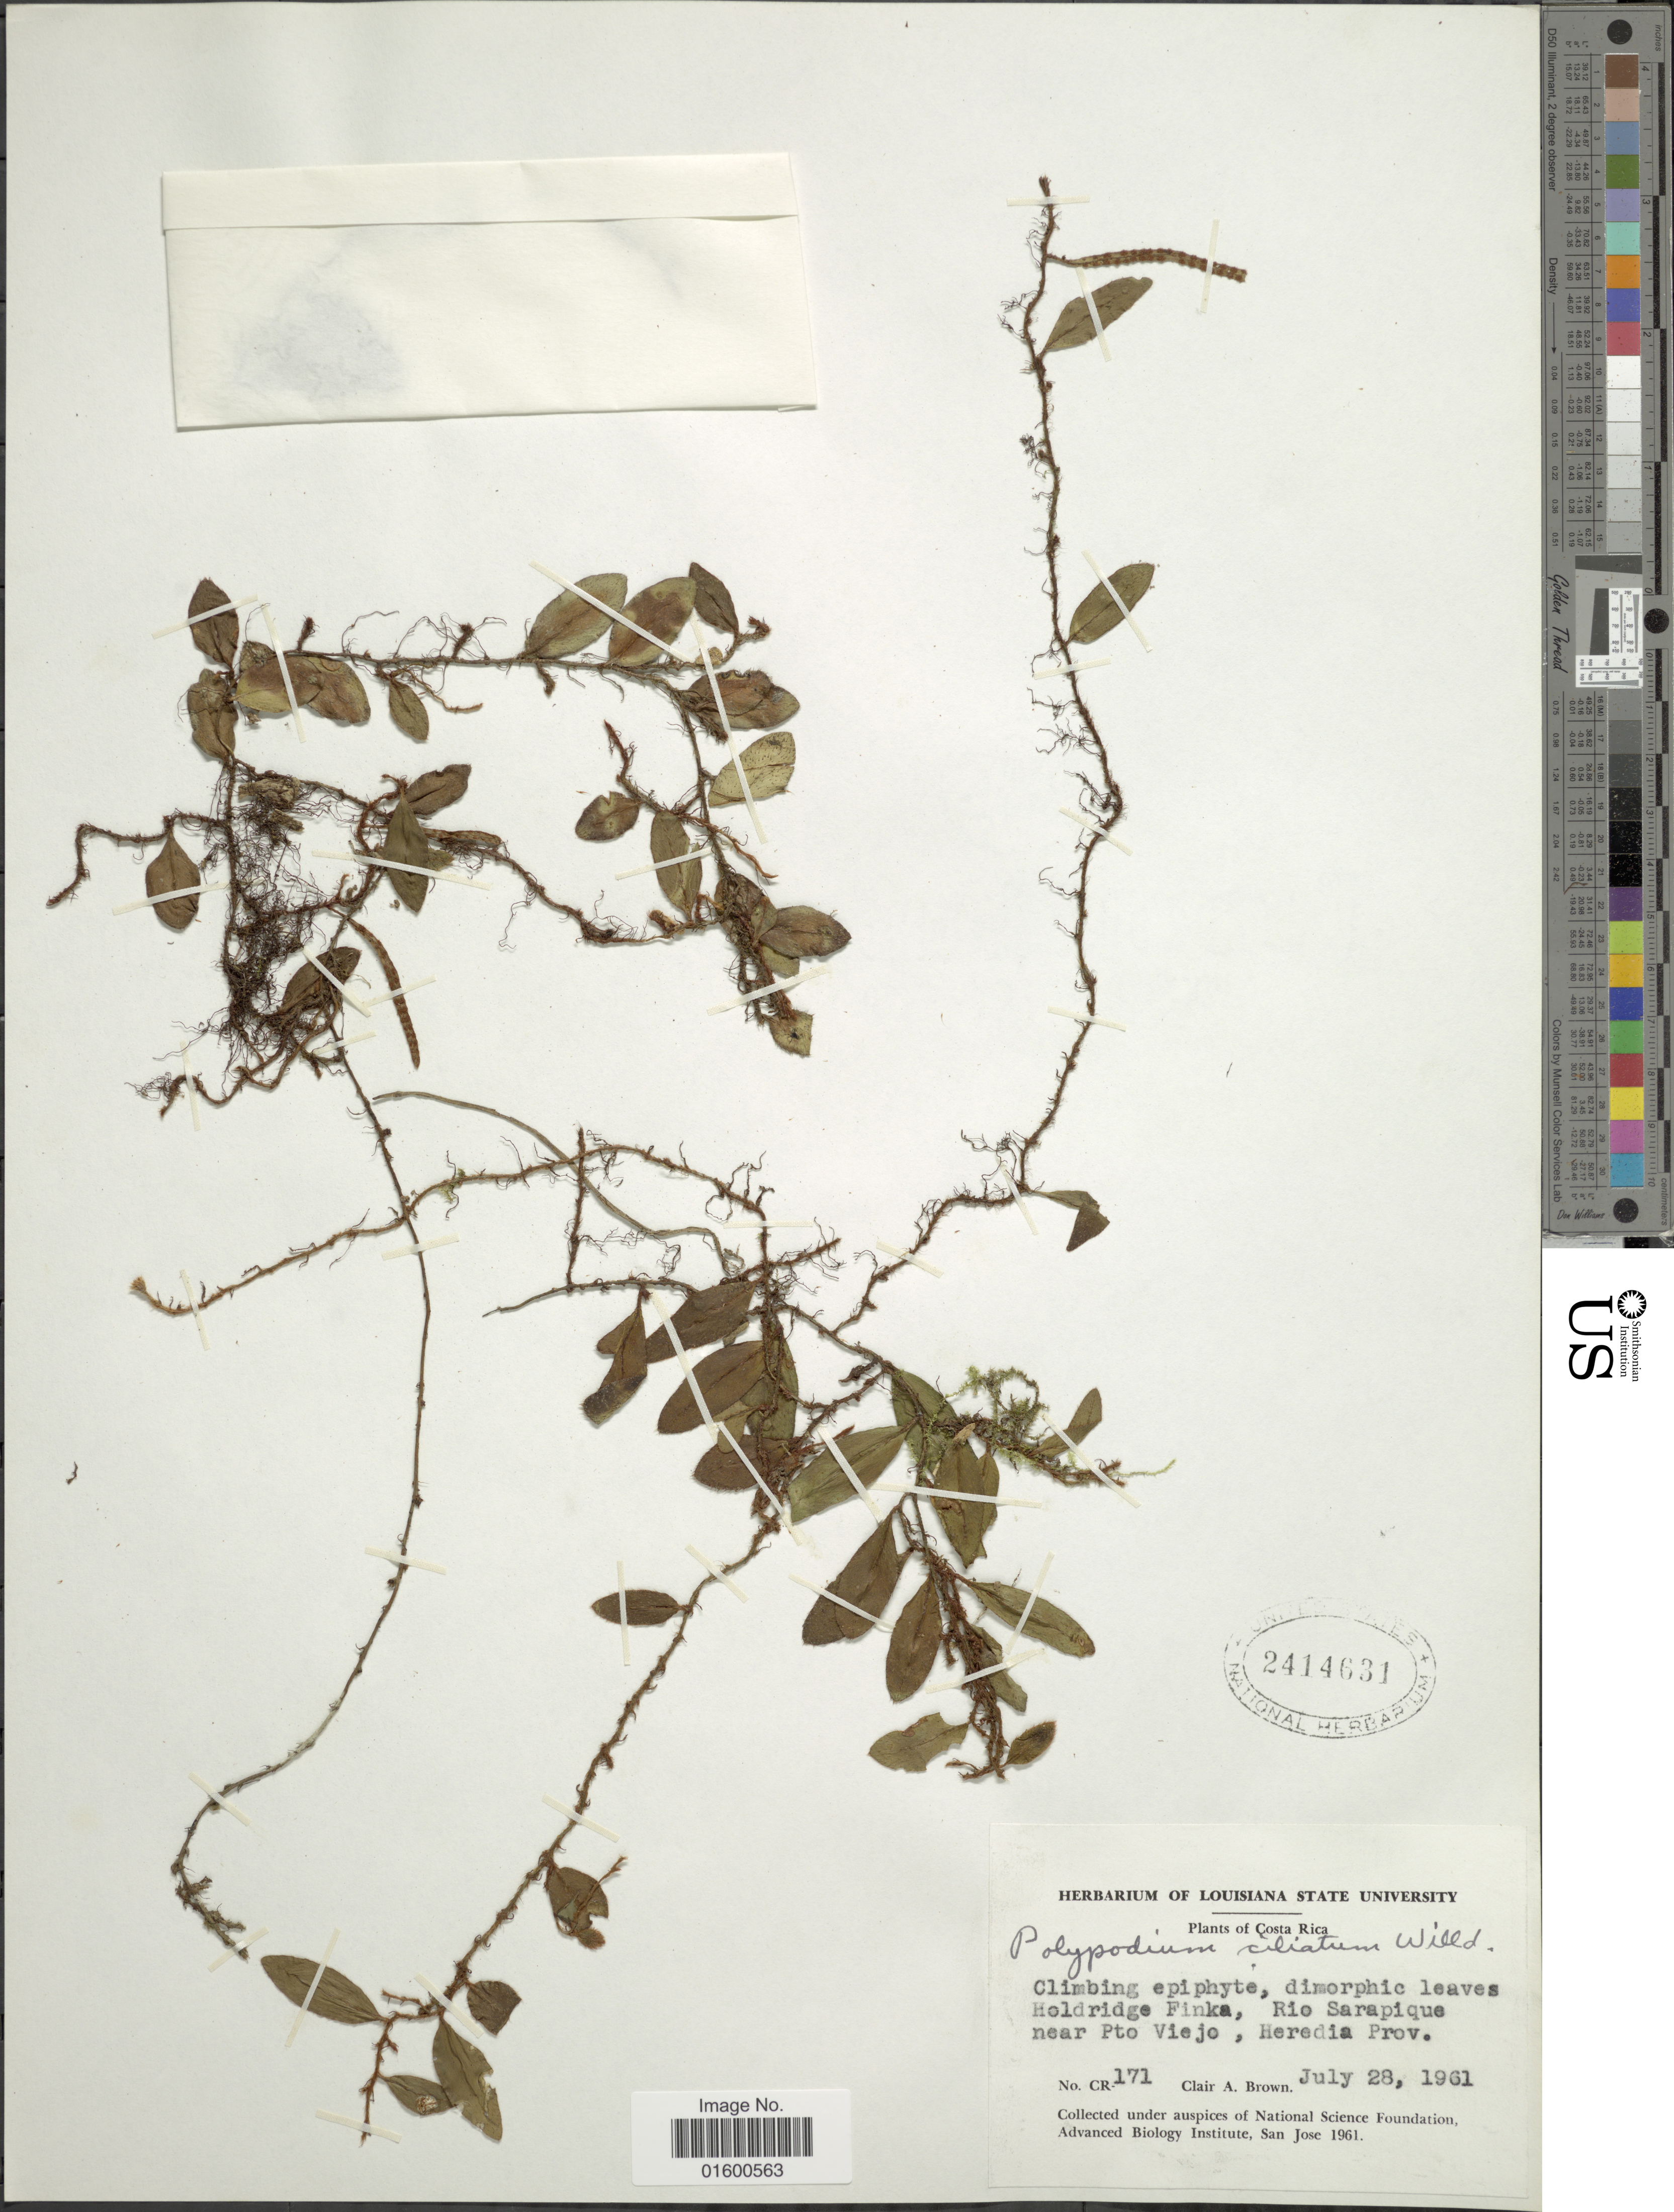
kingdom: Plantae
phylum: Tracheophyta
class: Polypodiopsida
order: Polypodiales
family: Polypodiaceae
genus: Microgramma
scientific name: Microgramma reptans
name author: (Cav.) A.R. Sm.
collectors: C. A. Brown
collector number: CR-171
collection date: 1961-07-28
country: Costa Rica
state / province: Heredia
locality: Holdridge Finka, Rio Sarapiqui near Pto Viejo, Heredia Prov.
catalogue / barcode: US 2414631